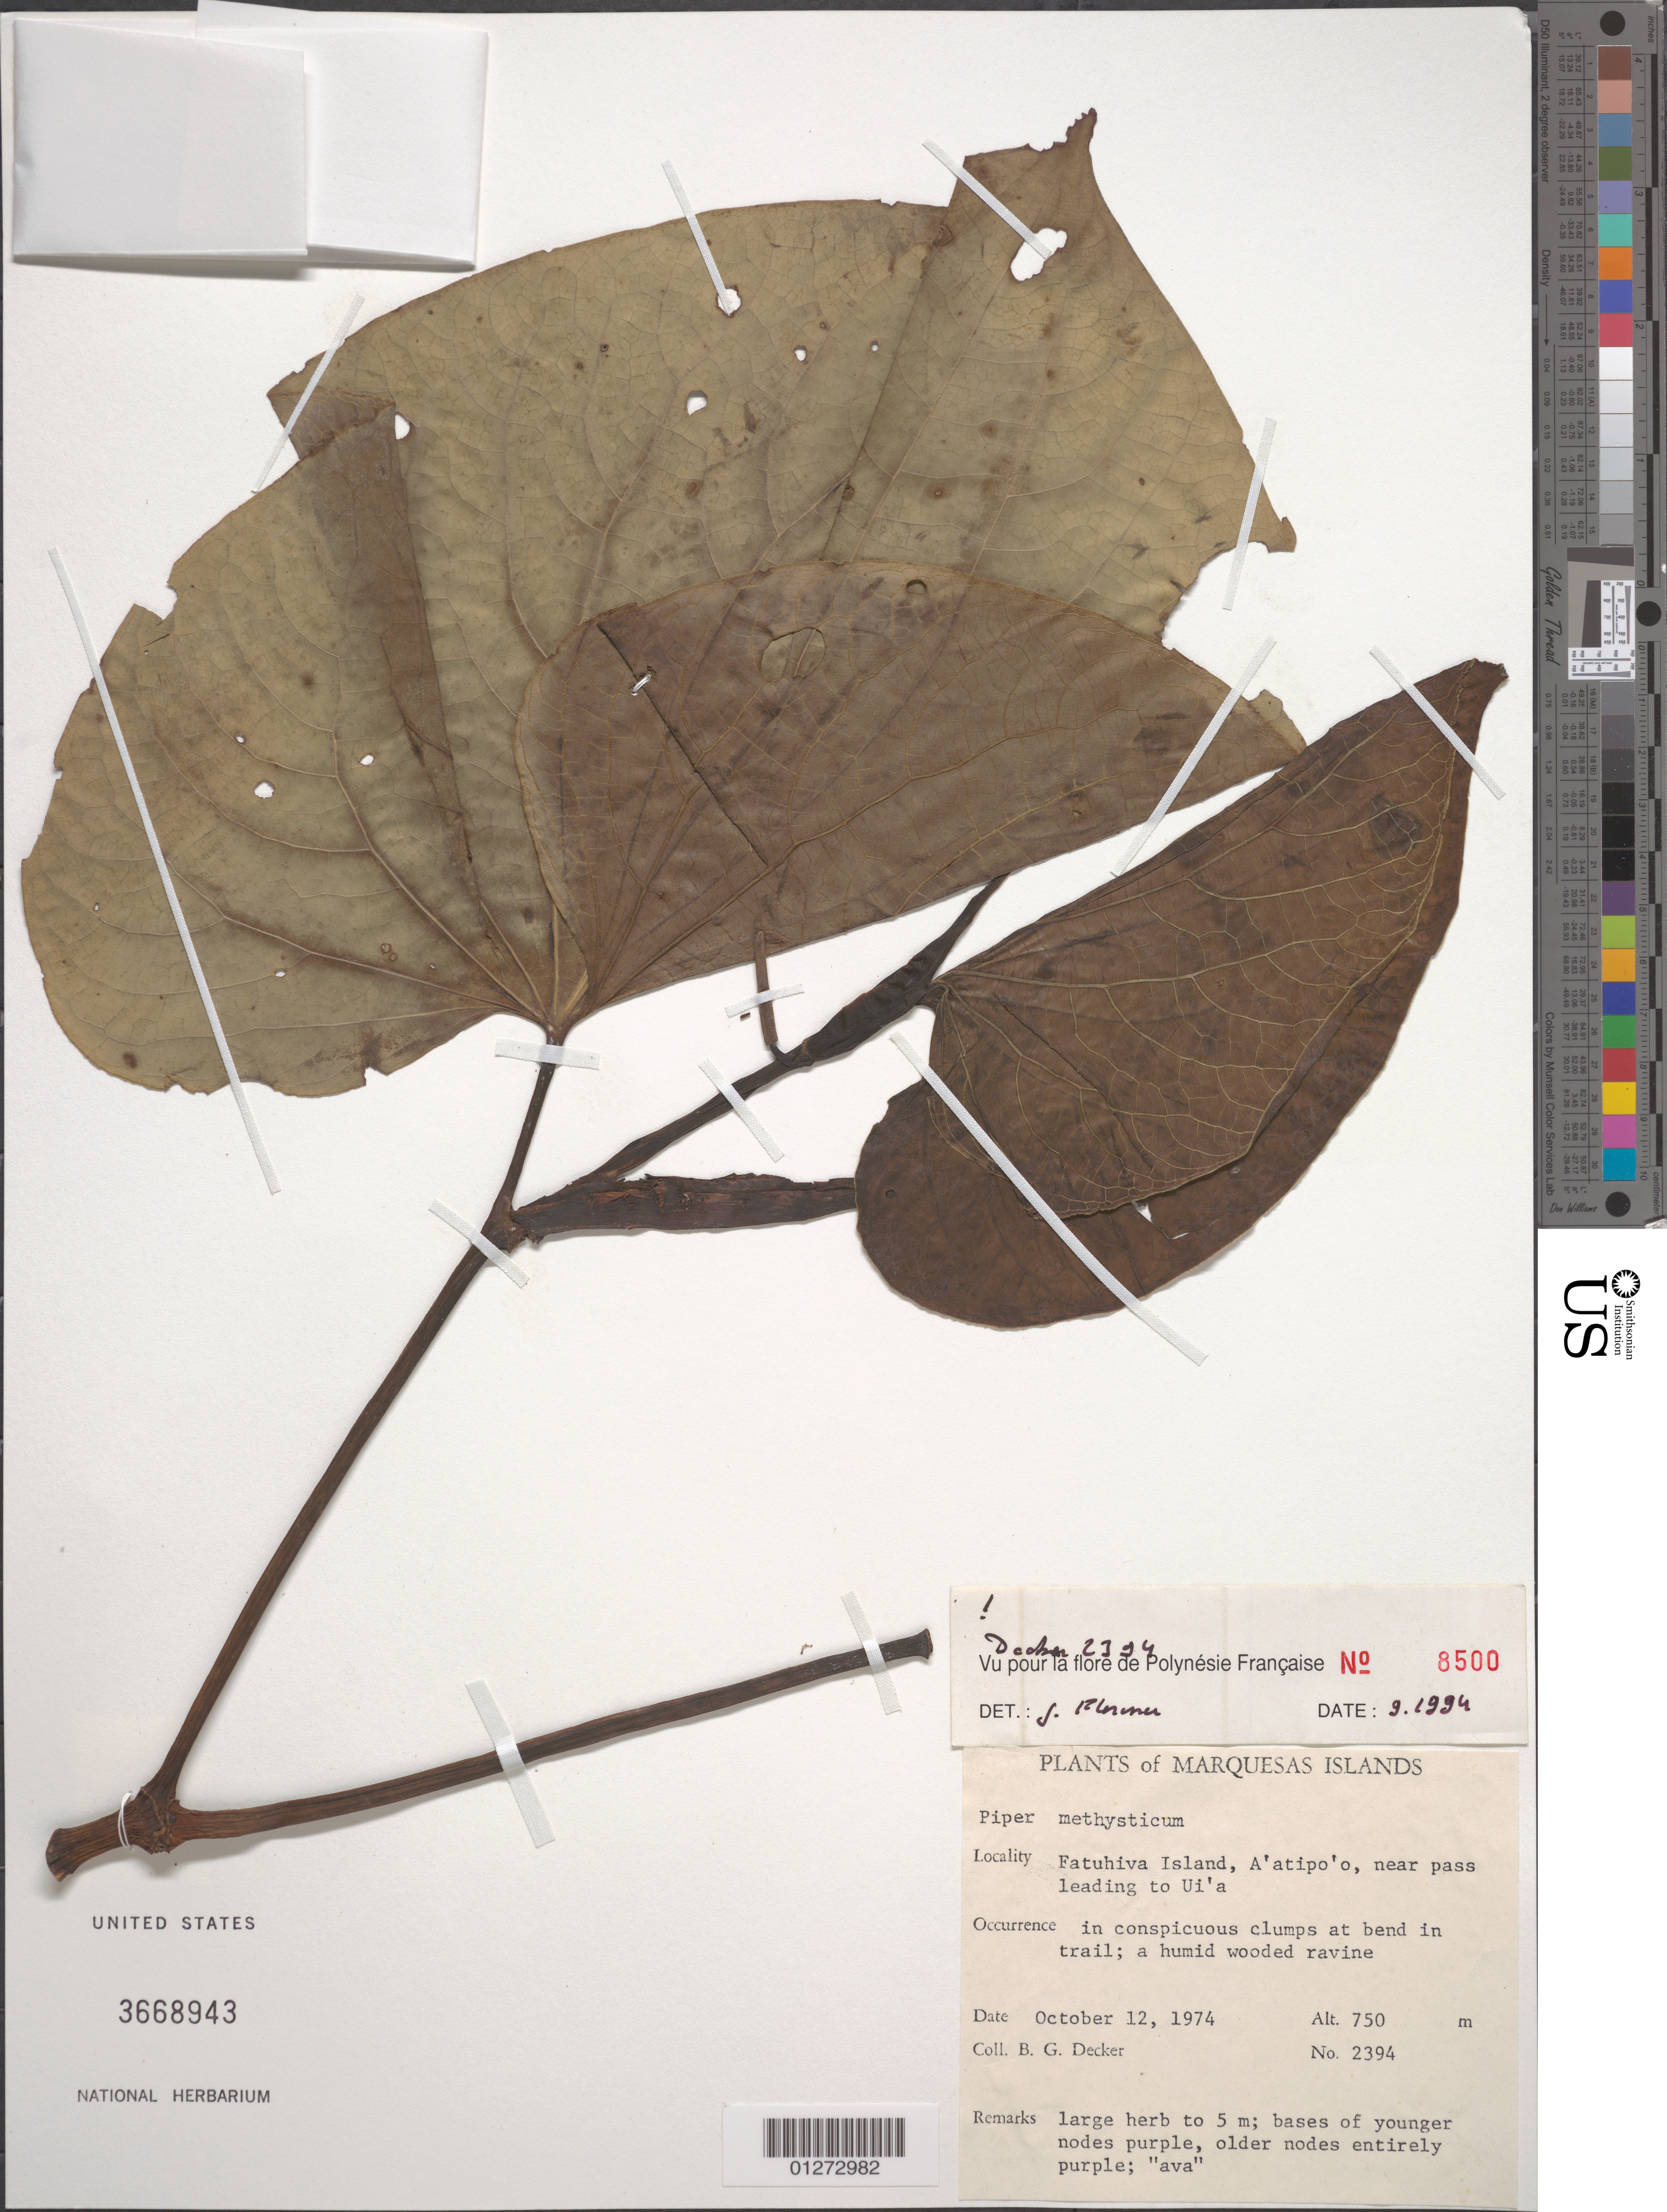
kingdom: Plantae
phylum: Tracheophyta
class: Magnoliopsida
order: Piperales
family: Piperaceae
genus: Piper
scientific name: Piper methysticum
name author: J.R. Forst. & G. Forst.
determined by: Florence, J.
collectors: B. G. Decker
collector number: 2394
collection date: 1974-10-12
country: French Polynesia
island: Fatu Hiva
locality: A'atipo'o, near pass leading to Ui'a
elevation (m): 750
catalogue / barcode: US 3668943